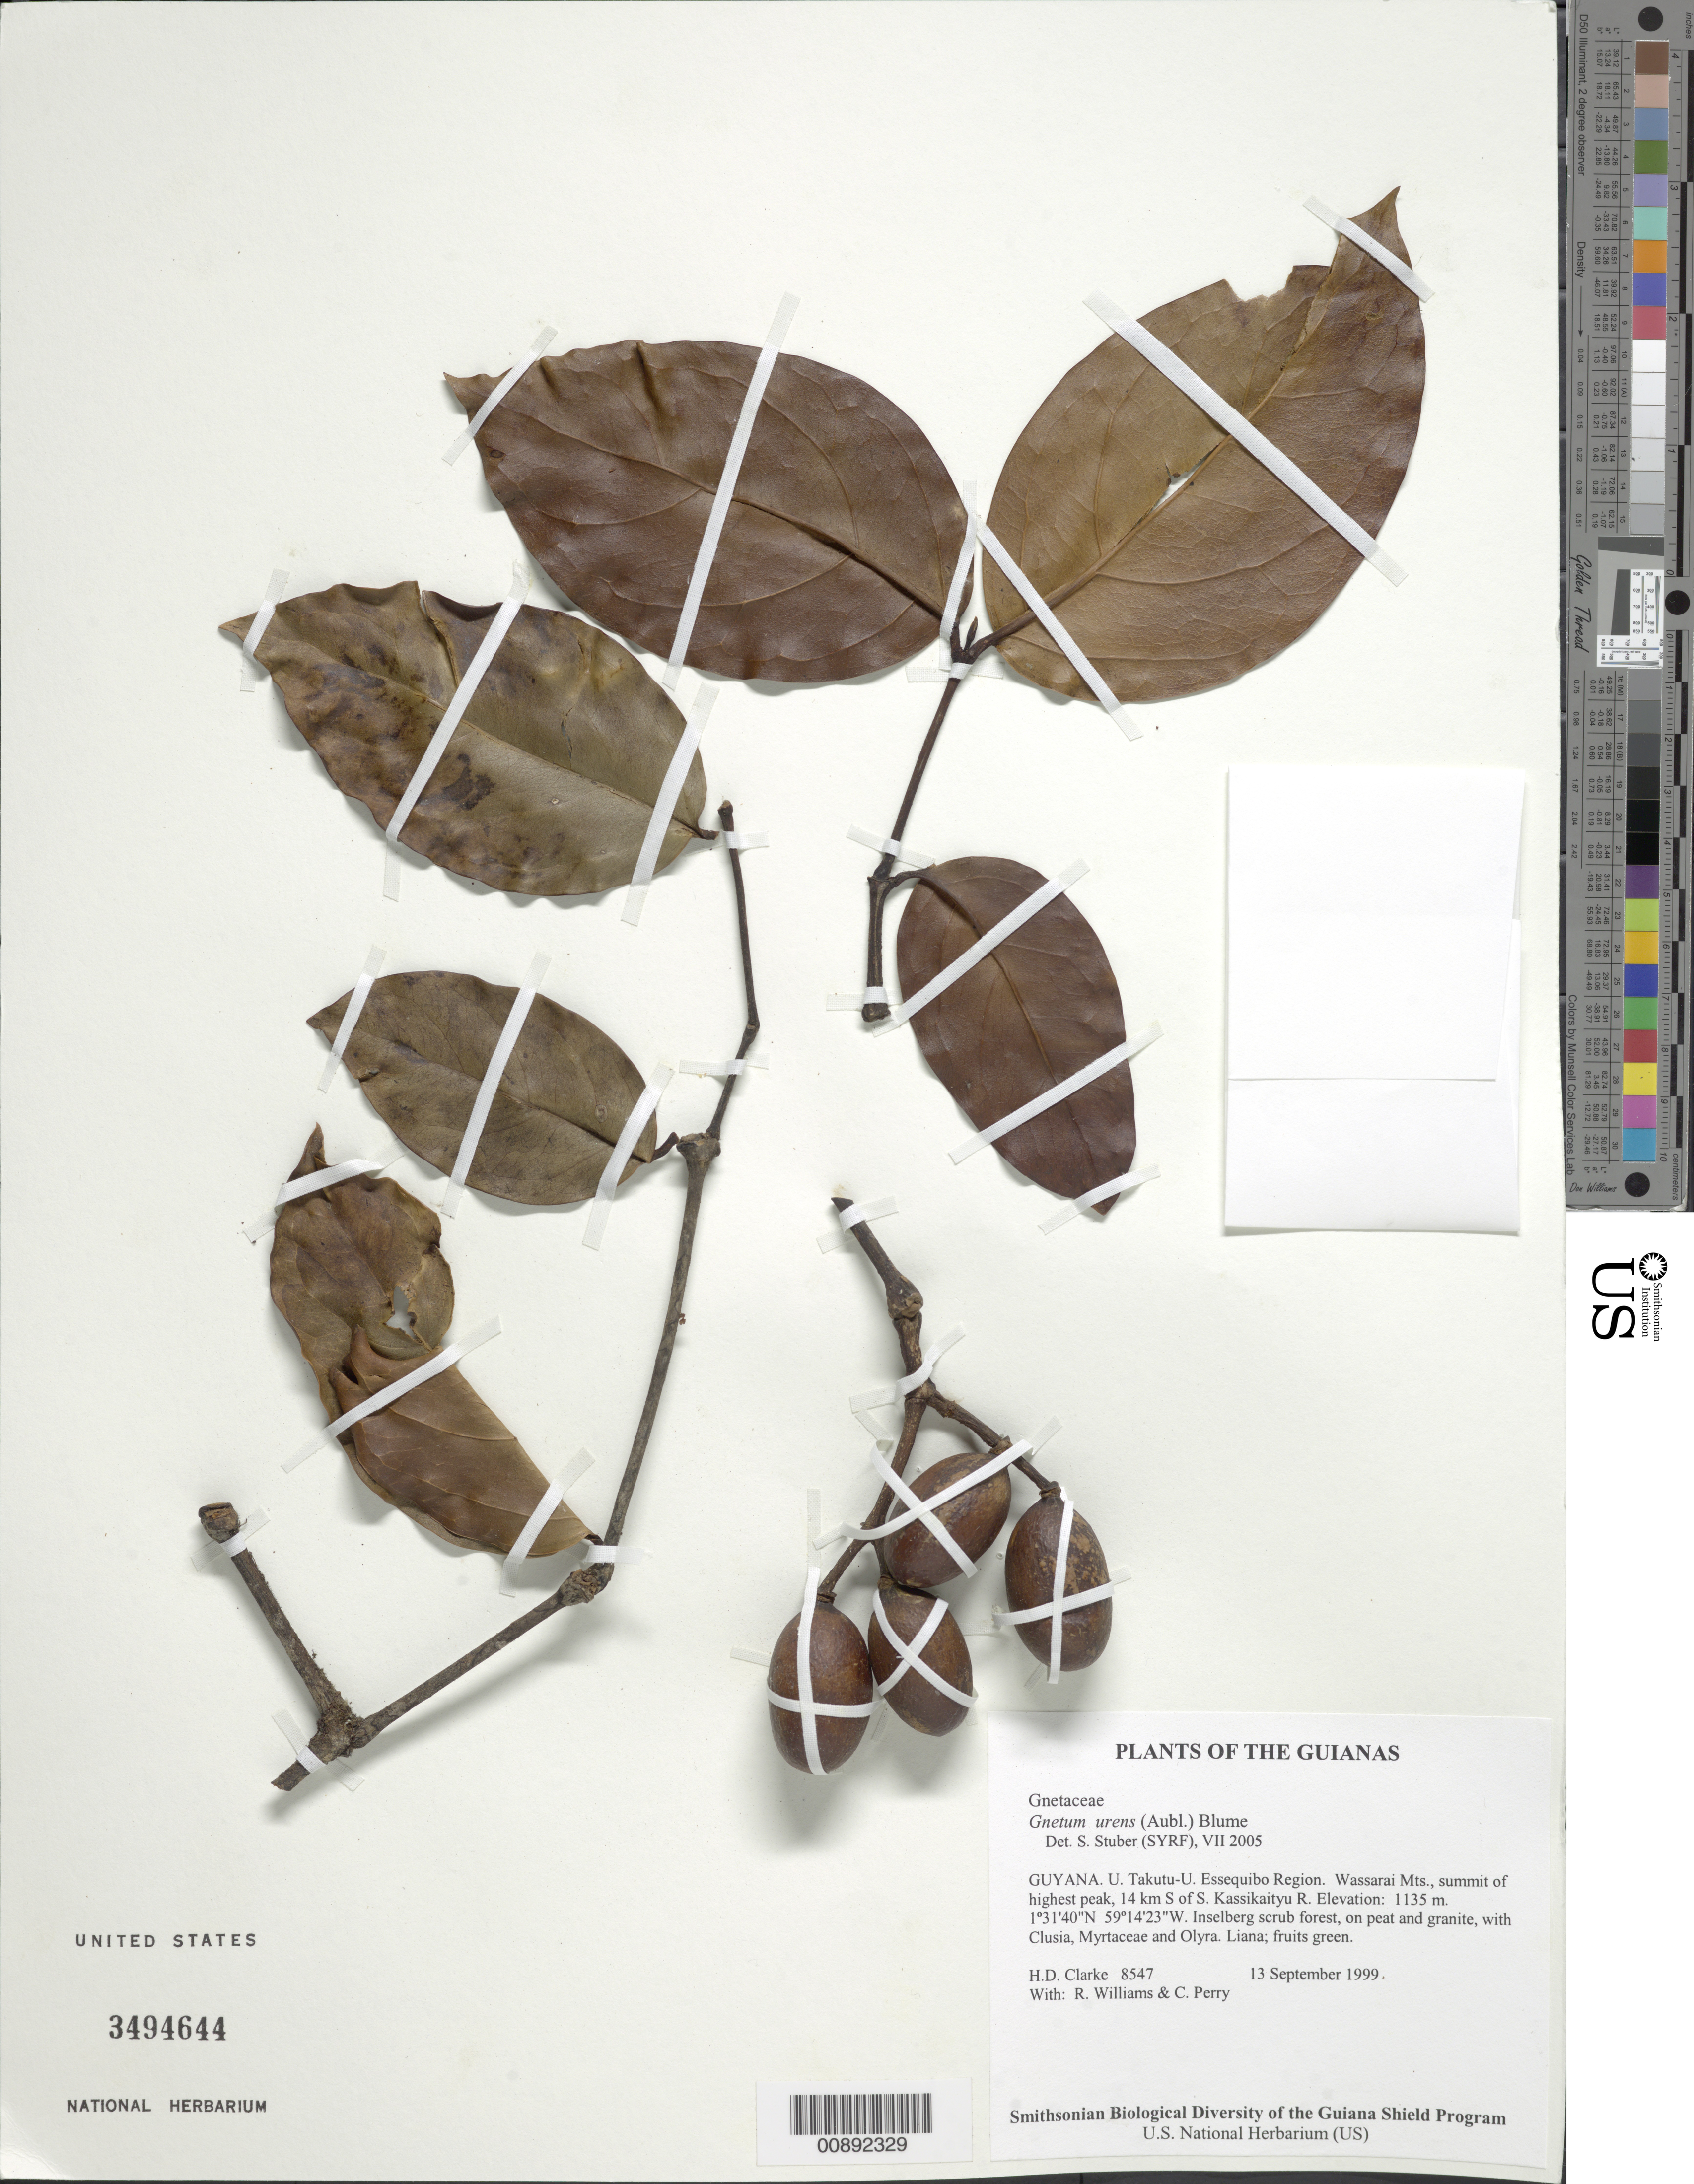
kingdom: Plantae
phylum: Tracheophyta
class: Gnetopsida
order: Gnetales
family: Gnetaceae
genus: Gnetum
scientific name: Gnetum urens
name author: (Aubl.) Blume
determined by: Stuber, S.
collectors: H. D. Clarke, R. Williams & C. Perry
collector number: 8547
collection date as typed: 13 September 1999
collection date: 1999-09-13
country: Guyana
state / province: U. Takutu-U. Essequibo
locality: Wassarai Mts., summit of highest peak, 14 km S of S. Kassikaityu R.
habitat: Inselberg scrub forest, on peat and granite, with Clusia, Myrtaceae and Olyra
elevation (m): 1135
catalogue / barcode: US 3494644